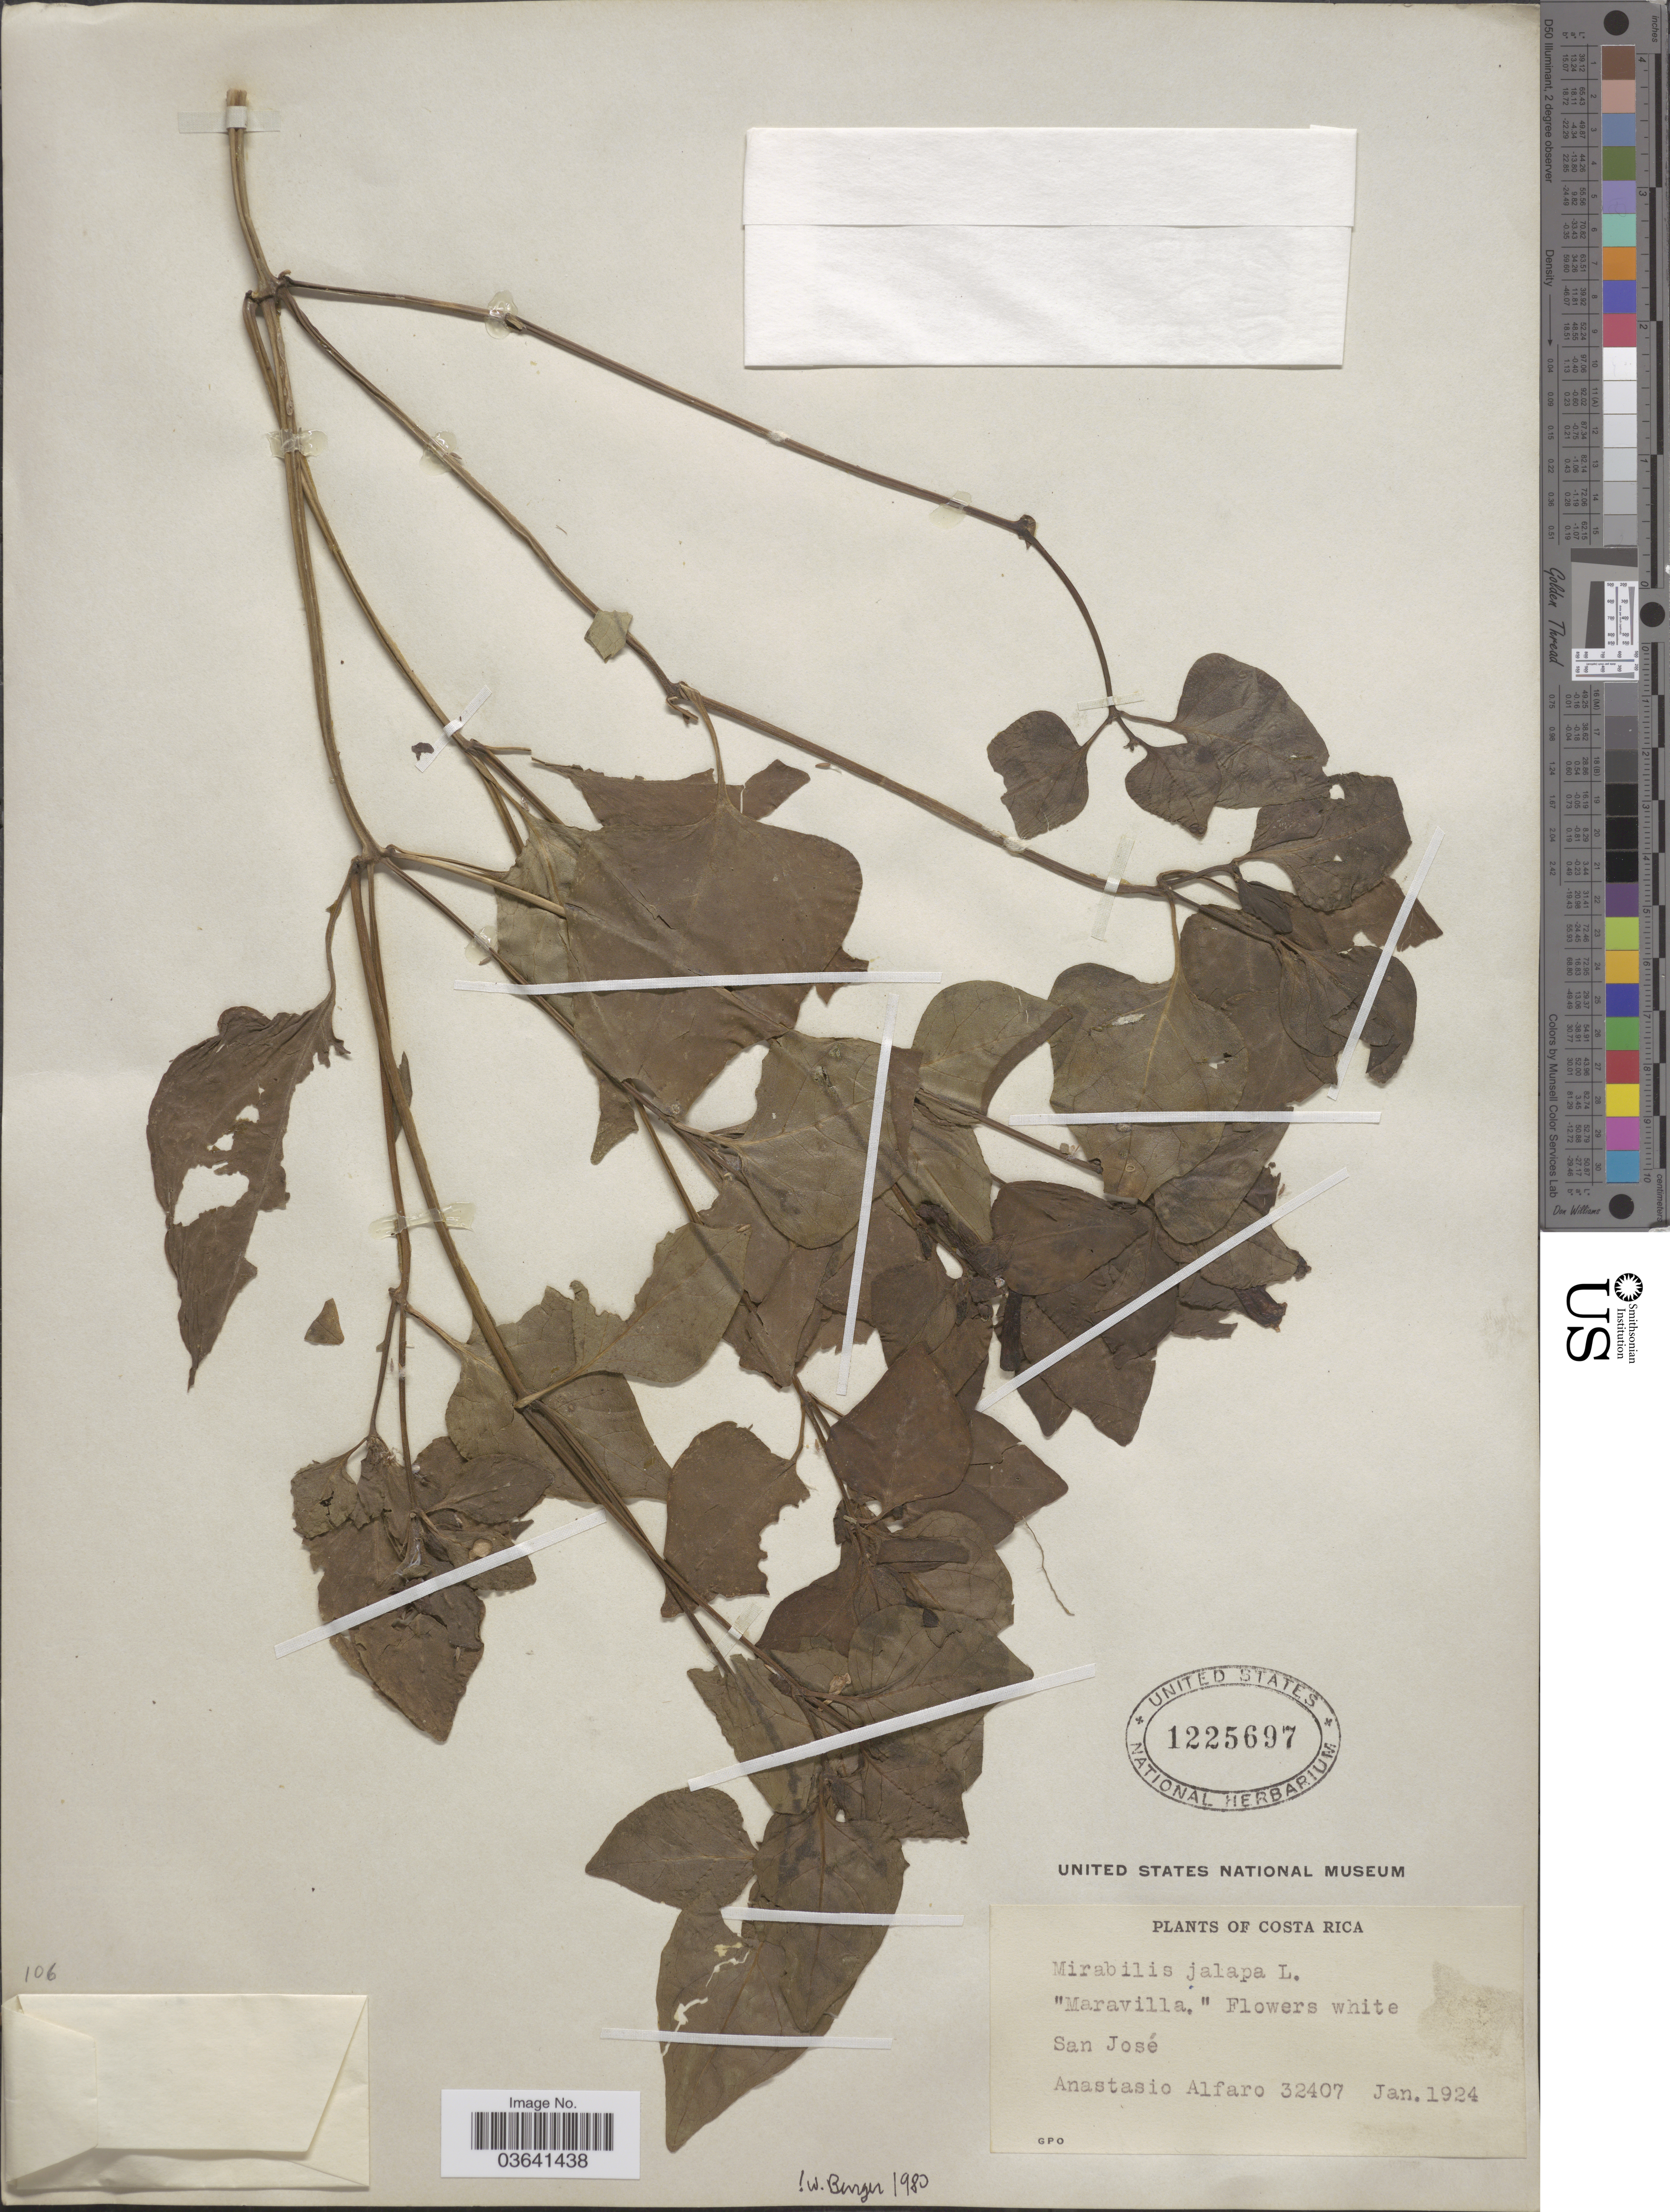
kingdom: Plantae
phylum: Tracheophyta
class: Magnoliopsida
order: Caryophyllales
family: Nyctaginaceae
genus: Mirabilis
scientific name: Mirabilis jalapa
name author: L.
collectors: A. Alfaro Gonzalez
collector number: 32407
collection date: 1924-01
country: Costa Rica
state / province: San José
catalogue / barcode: US 1225697